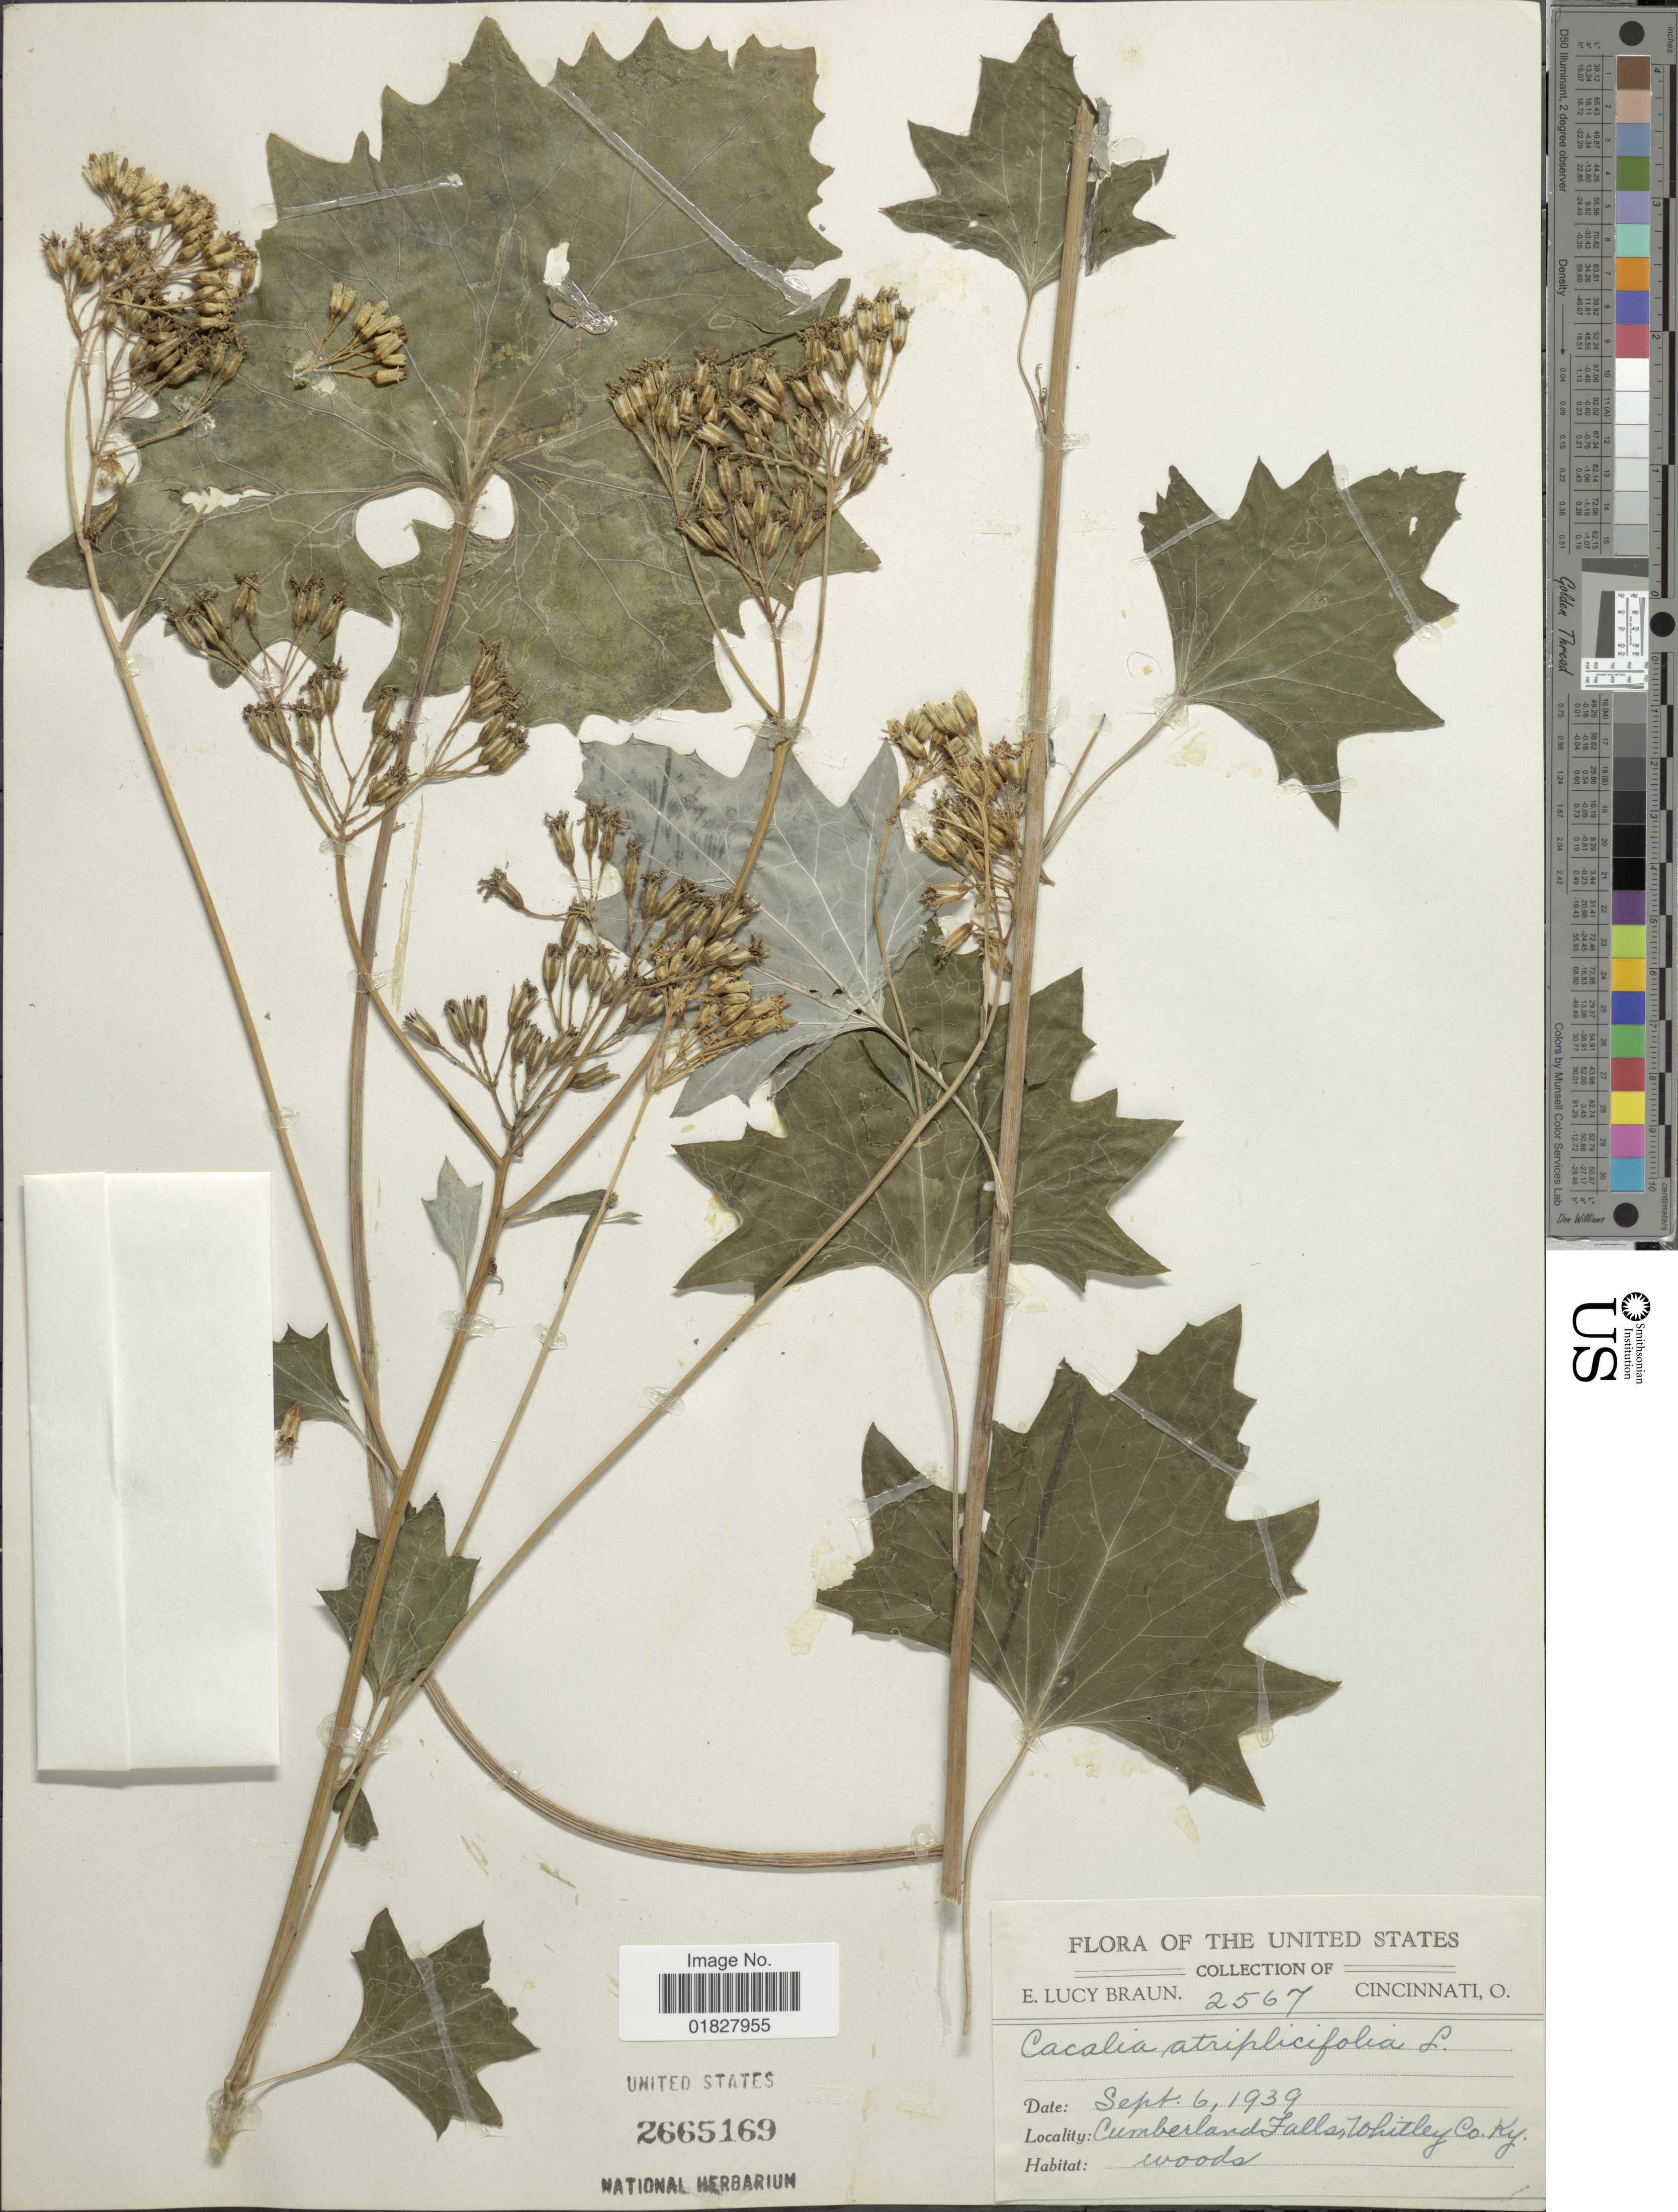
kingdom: Plantae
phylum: Tracheophyta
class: Magnoliopsida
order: Asterales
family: Asteraceae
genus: Arnoglossum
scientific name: Arnoglossum atriplicifolium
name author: (L.) H. Rob.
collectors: E. L. Braun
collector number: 2567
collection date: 1939-09-06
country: United States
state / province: Kentucky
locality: The United States, Cumberland Falls, Whitley Co. Ky.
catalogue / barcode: US 2665169